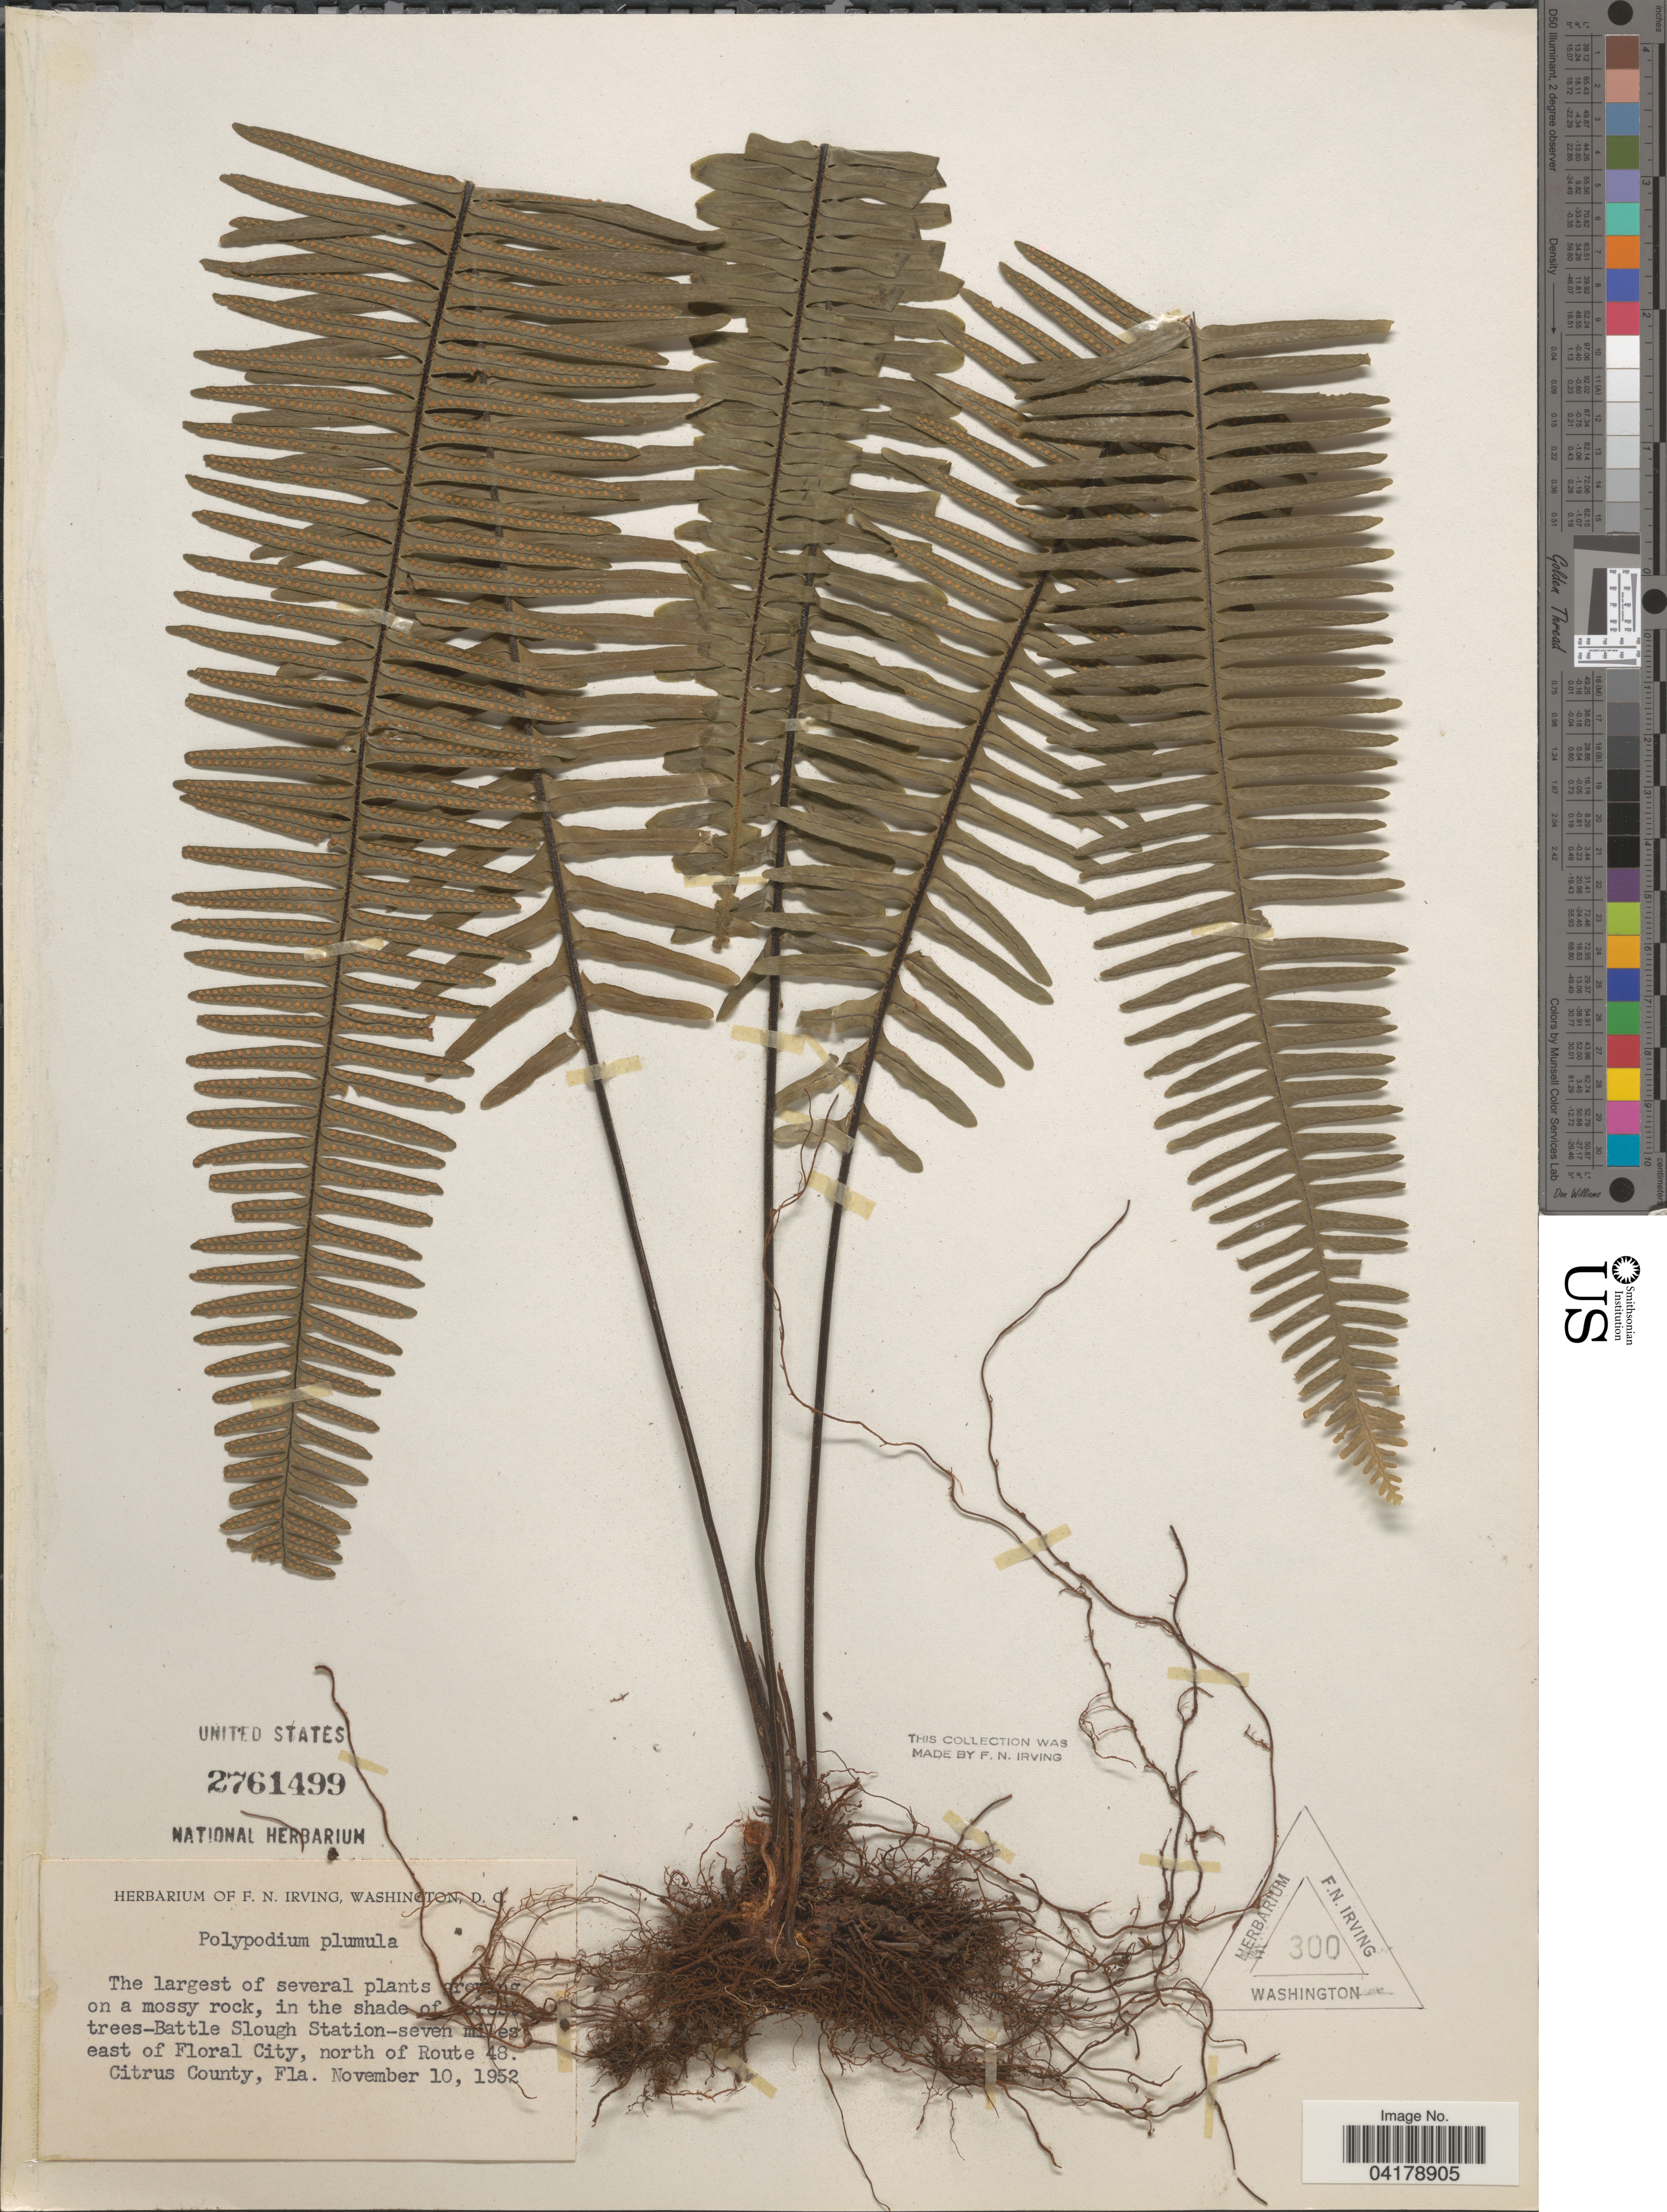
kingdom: Plantae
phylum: Tracheophyta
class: Polypodiopsida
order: Polypodiales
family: Polypodiaceae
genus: Polypodium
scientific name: Polypodium plumula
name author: Humb. & Bonpl. ex Willd.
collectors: ex herb. F.N. Irving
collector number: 300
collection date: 1952-11-10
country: United States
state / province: Florida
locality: Battle Slough Station-seven miles east of Floral City, north of Route 48. Citrus County.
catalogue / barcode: US 2761499